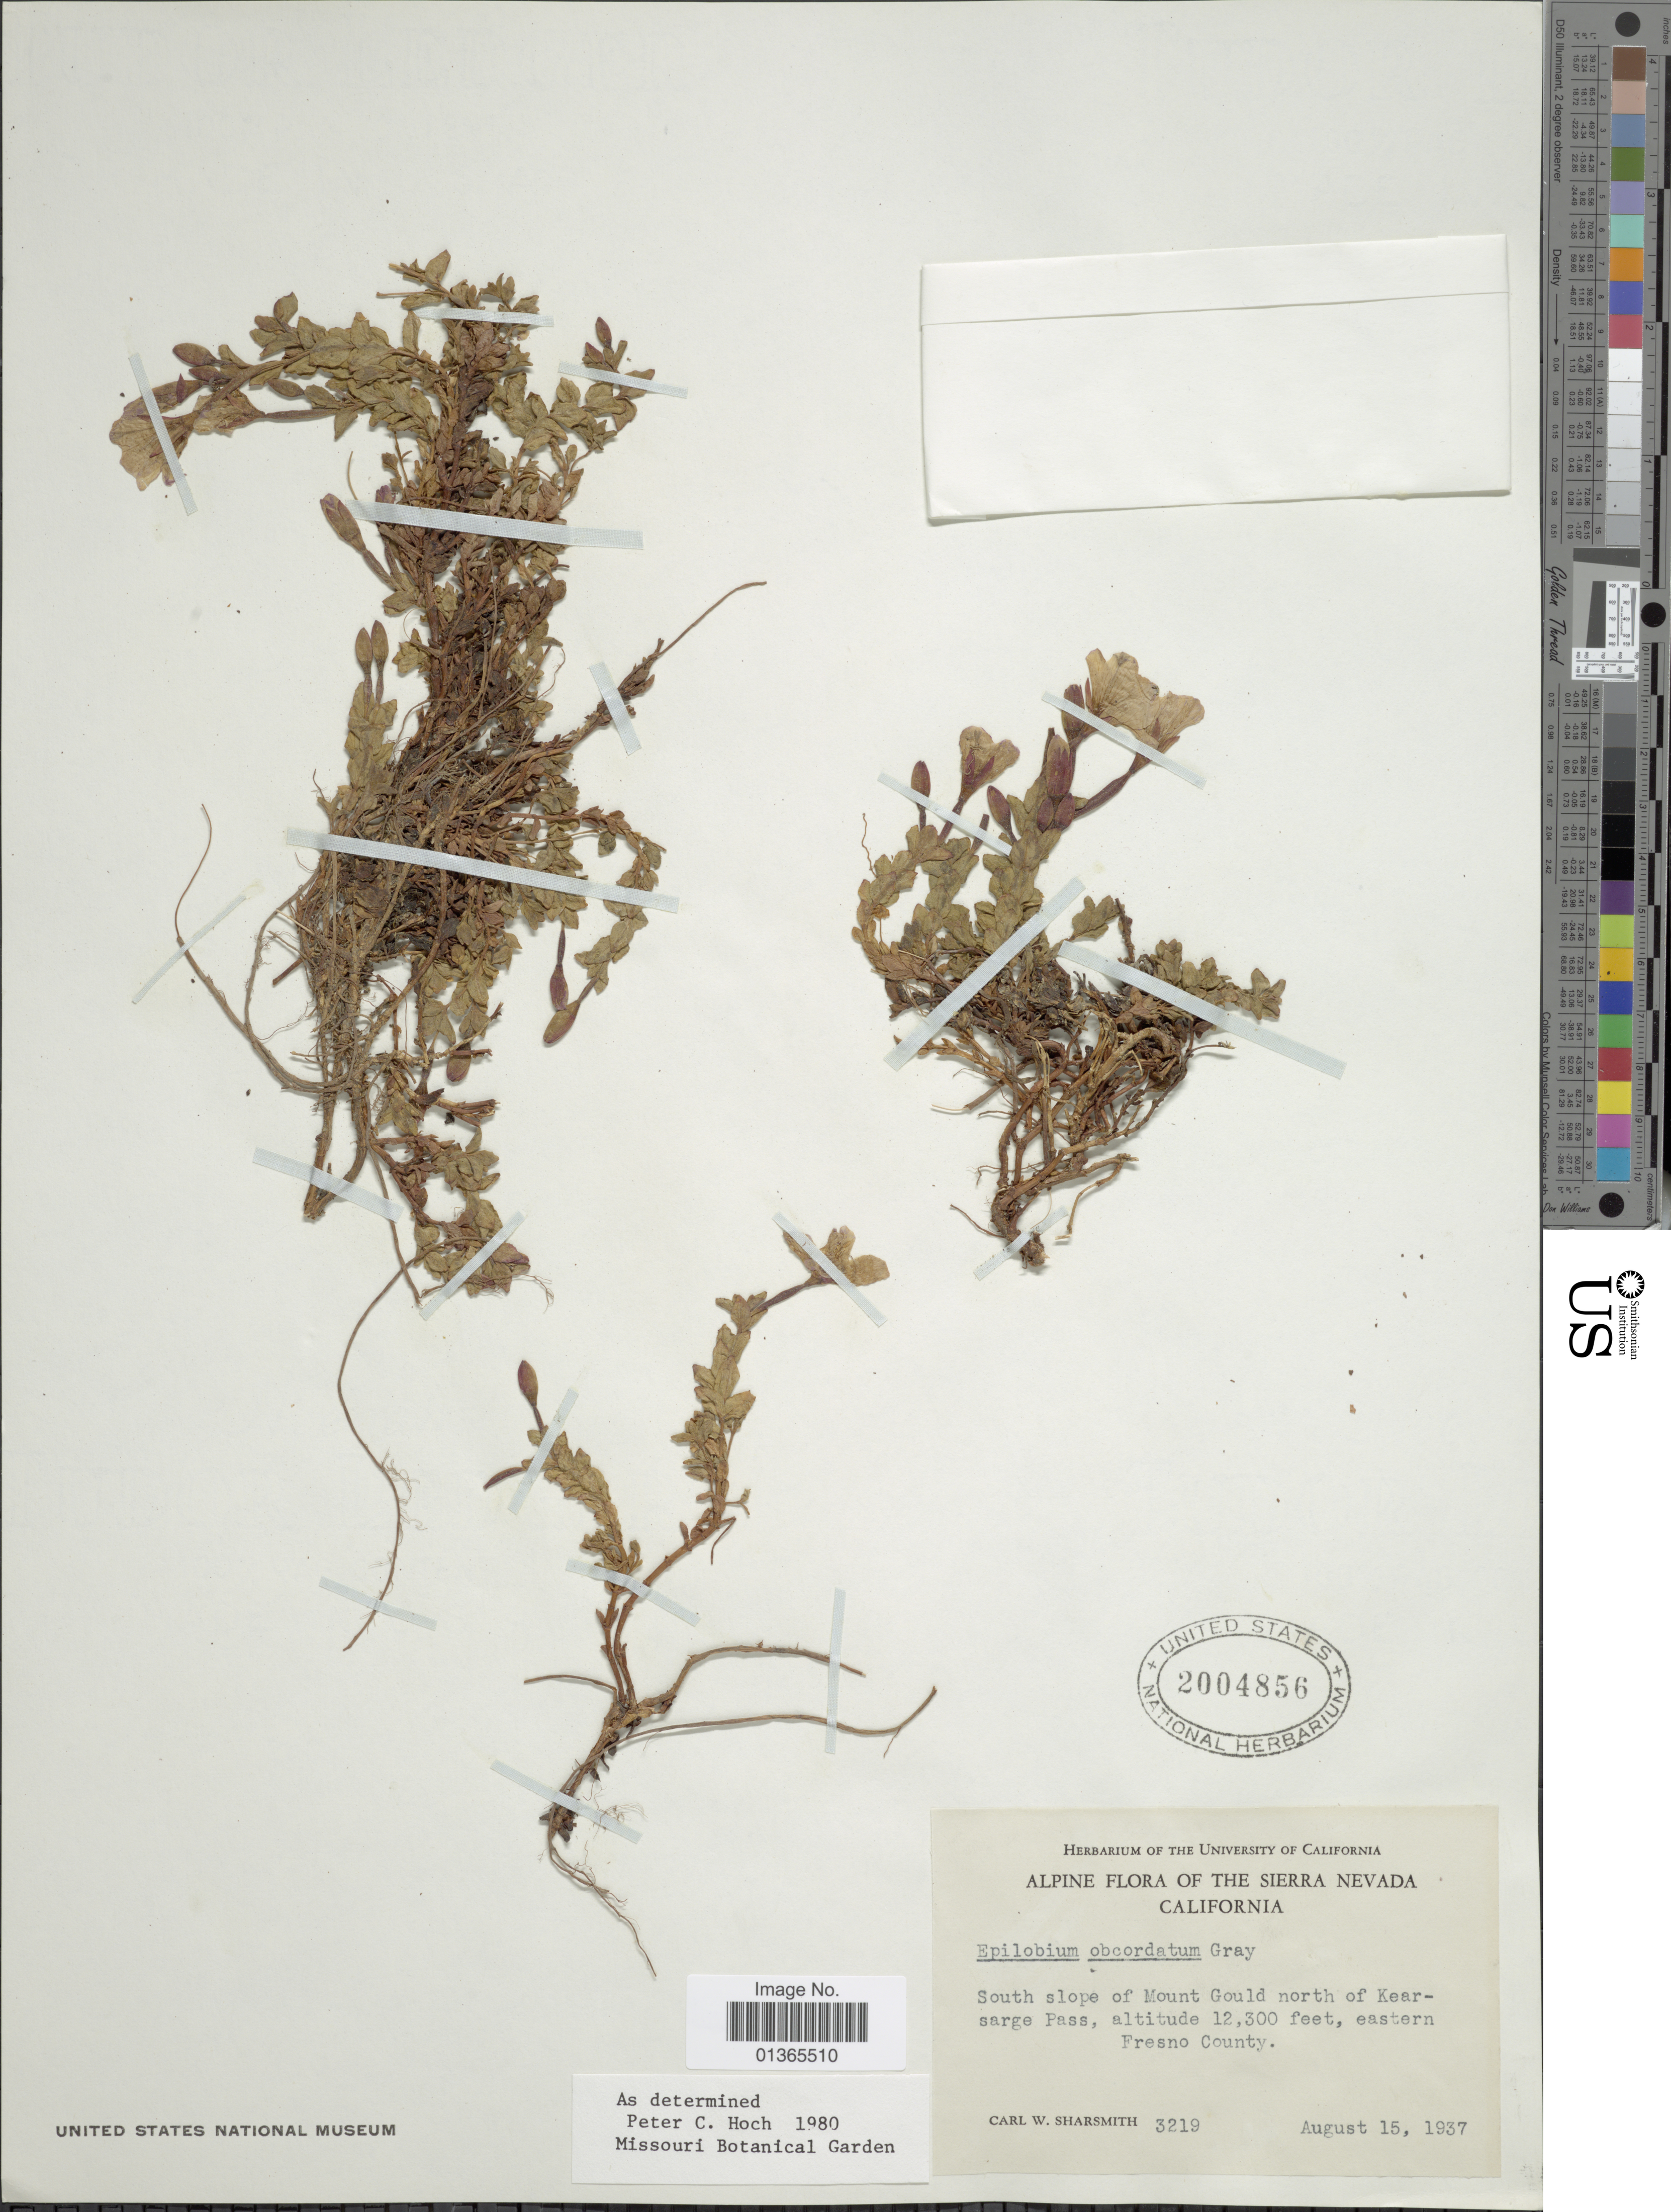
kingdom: Plantae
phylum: Tracheophyta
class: Magnoliopsida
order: Myrtales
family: Onagraceae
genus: Epilobium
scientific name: Epilobium obcordatum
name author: A. Gray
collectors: C. Sharsmith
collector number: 3219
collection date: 1937-08-15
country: United States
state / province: California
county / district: Fresno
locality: Alpine flora of the Sierra Nevada. South slope of Mount Gould north of Kearsarge Pass, eastern Fresno County.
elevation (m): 3749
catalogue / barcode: US 2004856